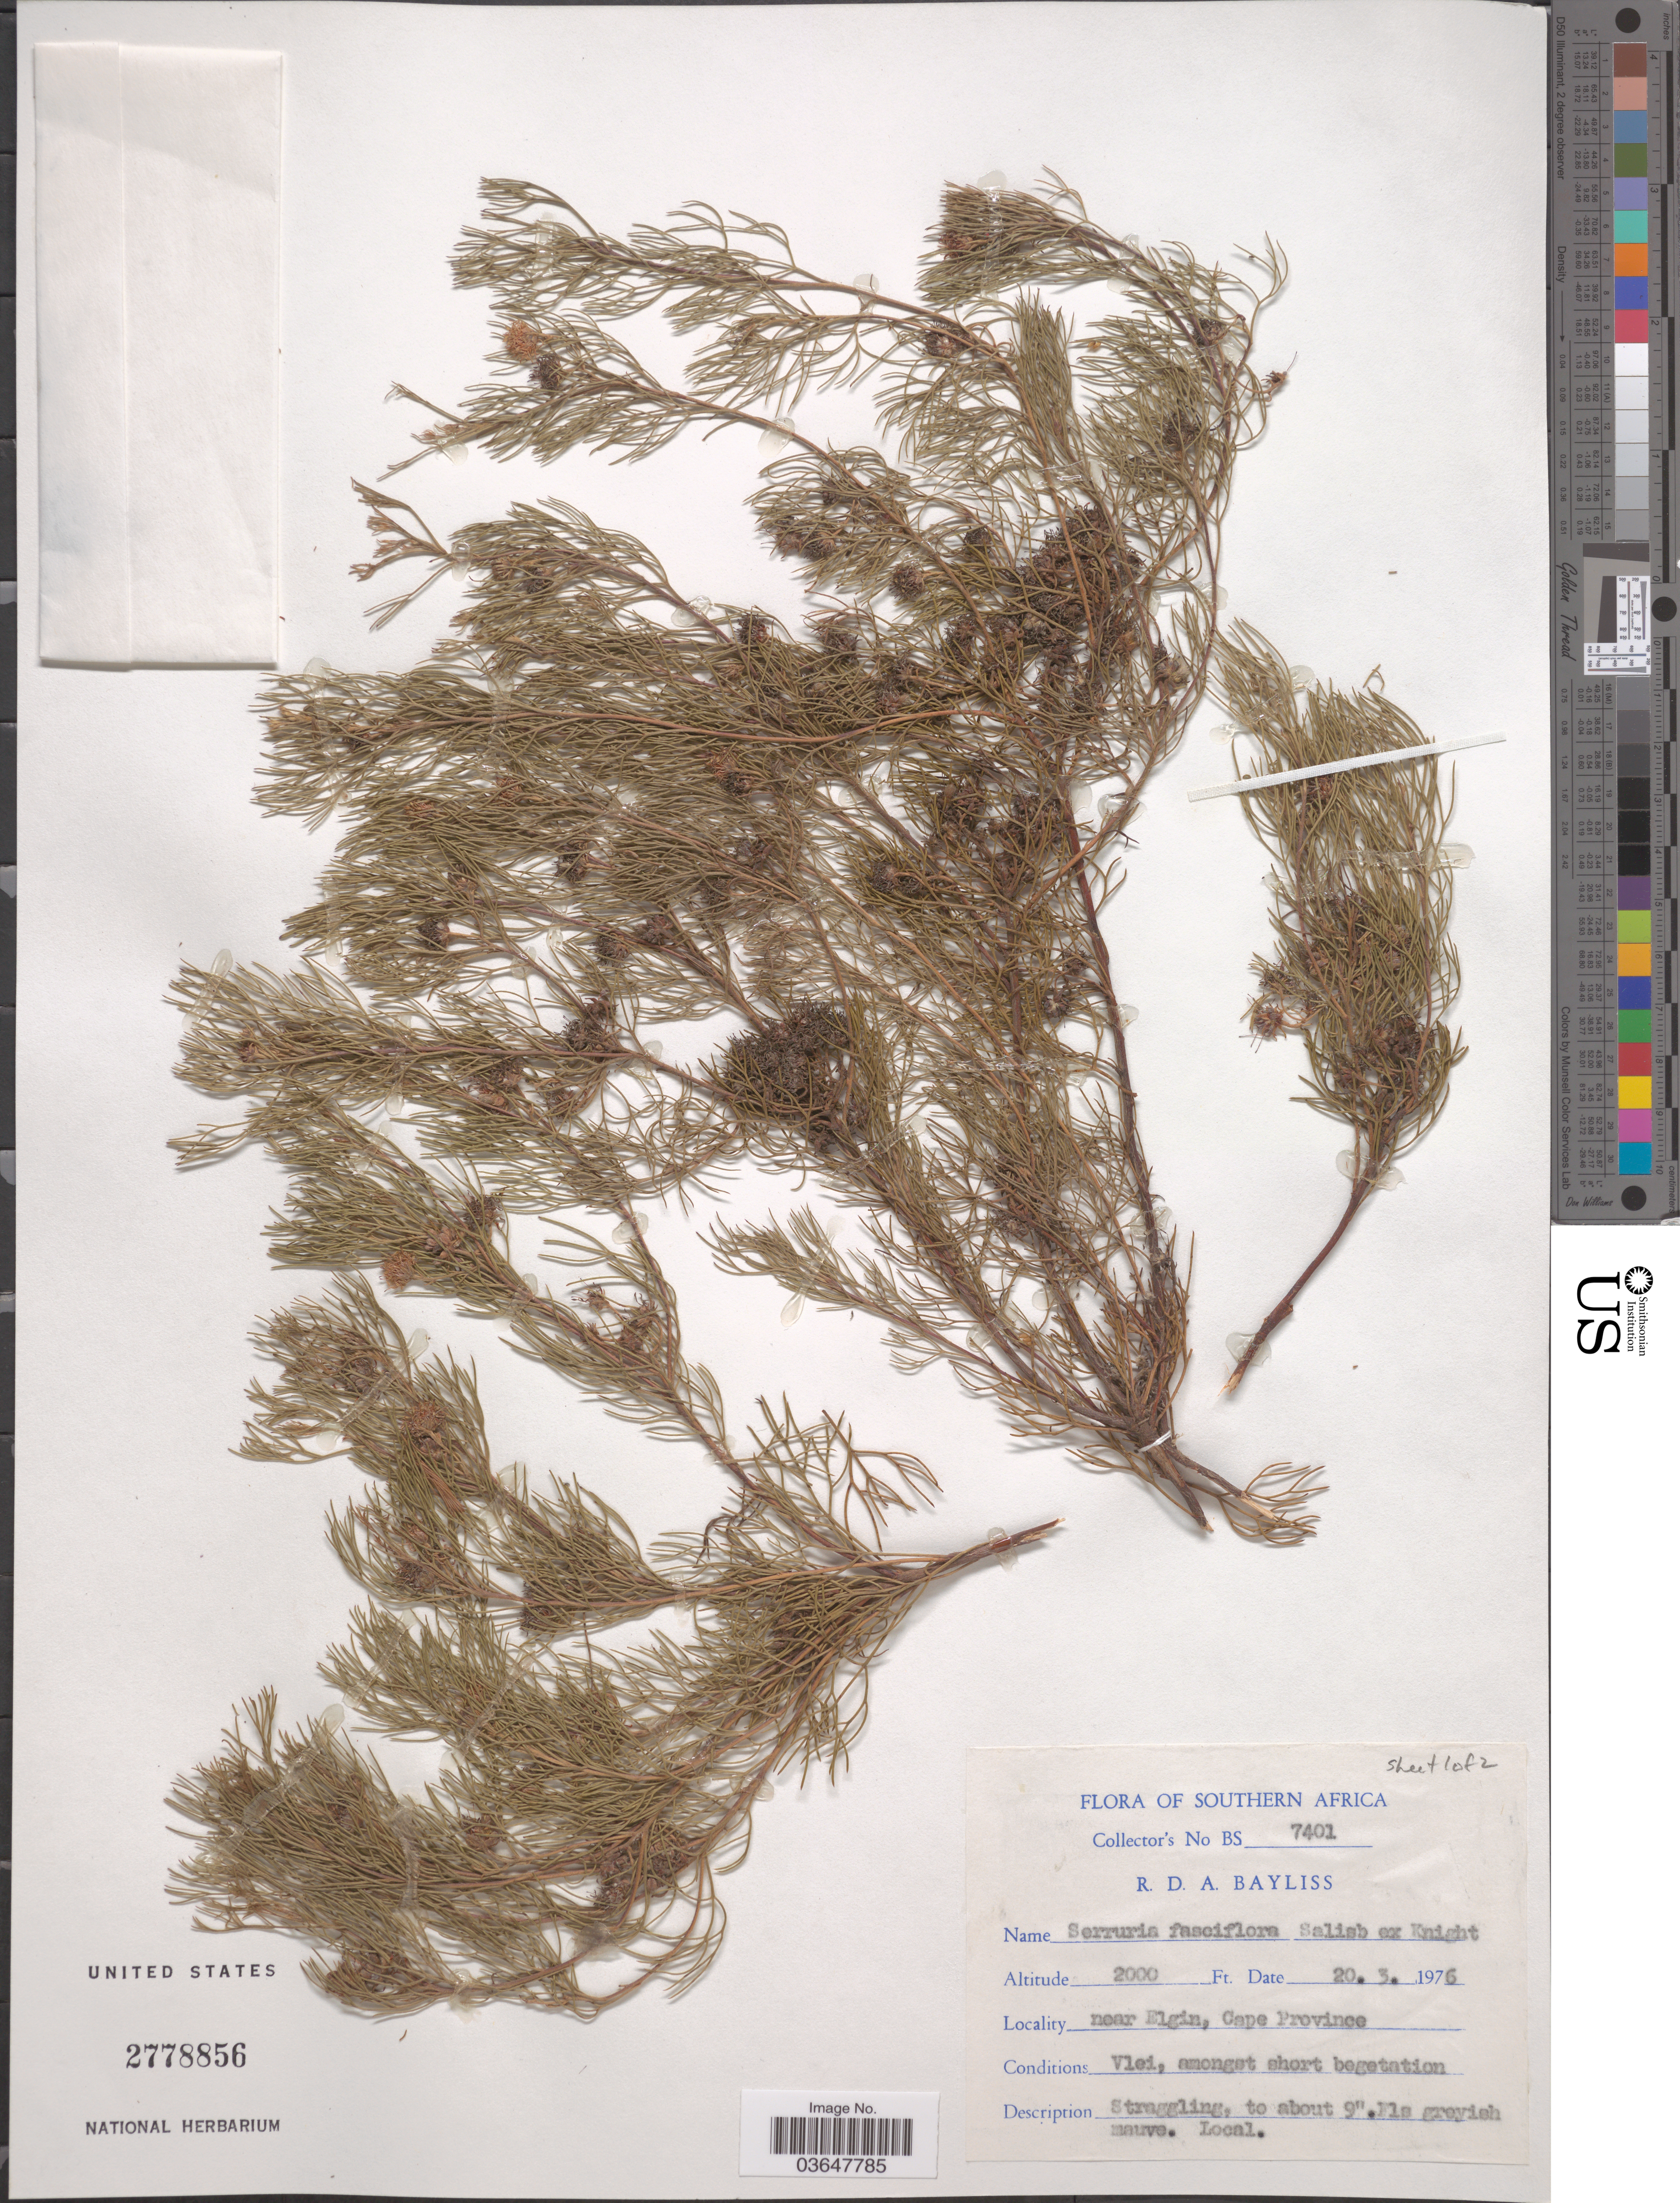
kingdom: Plantae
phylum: Tracheophyta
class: Magnoliopsida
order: Proteales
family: Proteaceae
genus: Serruria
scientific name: Serruria fasciflora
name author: Salisb. ex Knight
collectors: R. Bayliss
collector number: BS 7401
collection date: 1976-03-20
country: South Africa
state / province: Western Cape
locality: Southern Africa. Near Elgin.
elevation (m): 610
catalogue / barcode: US 2778856